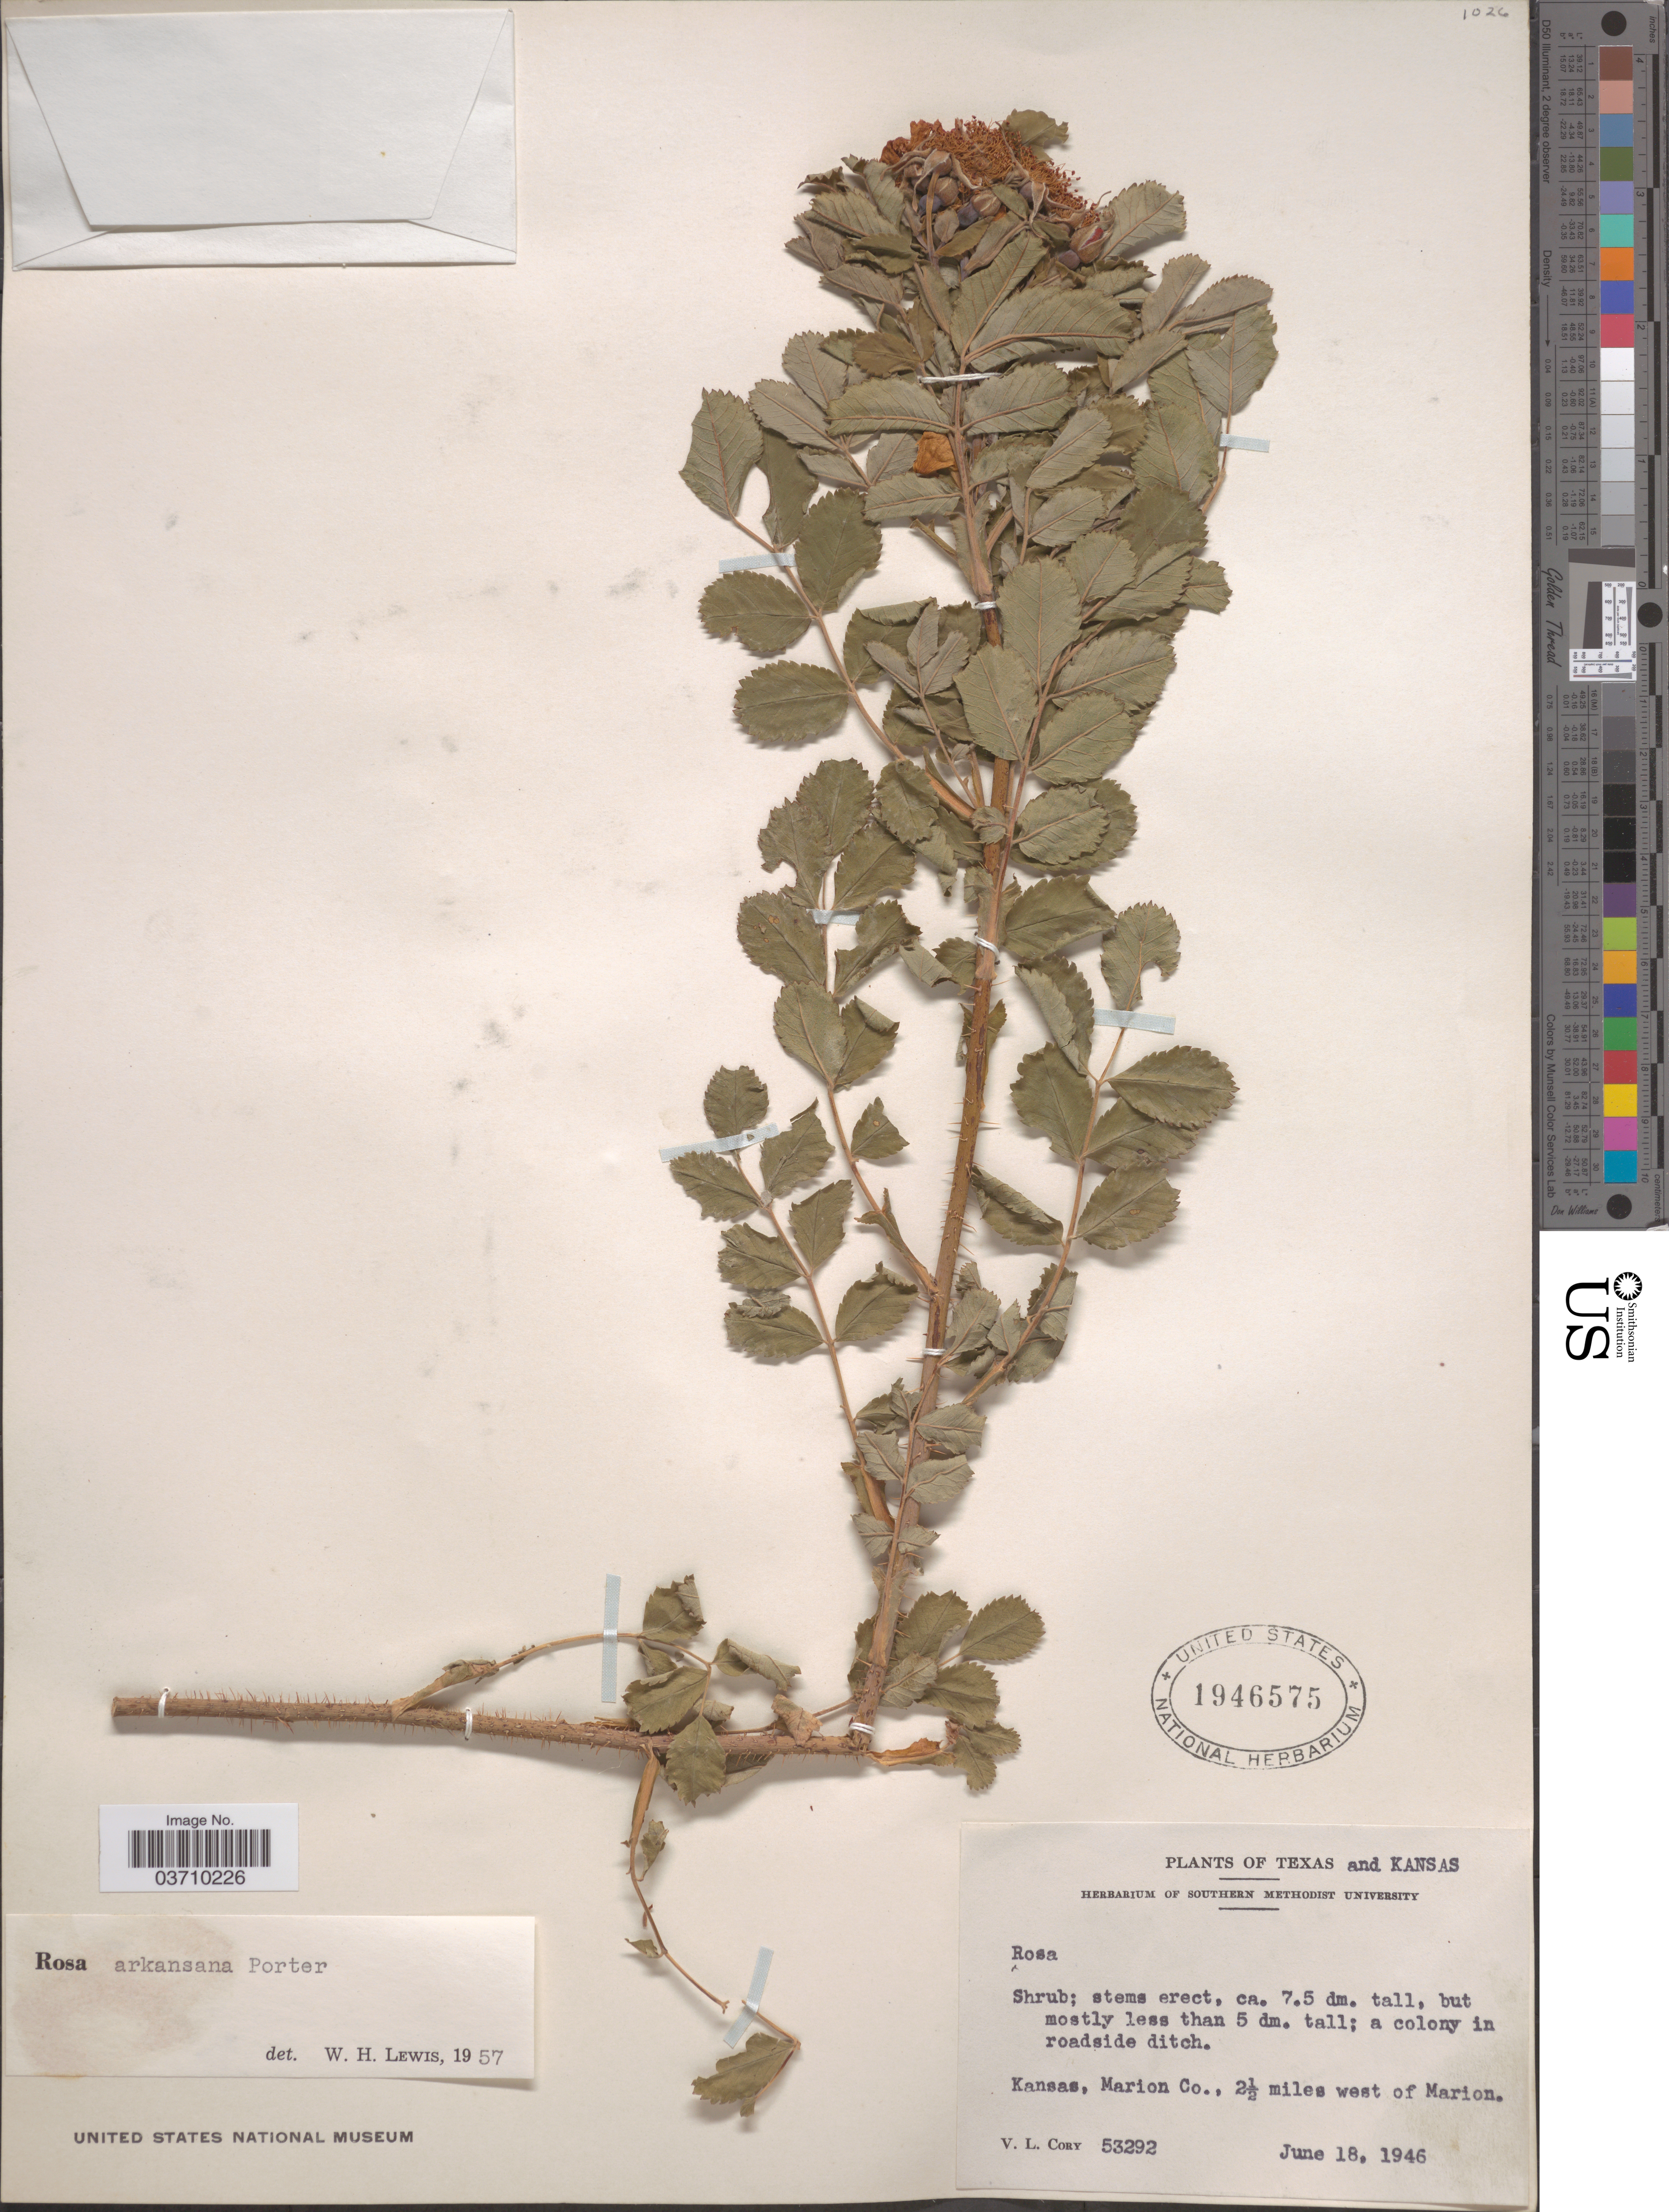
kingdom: Plantae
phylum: Tracheophyta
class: Magnoliopsida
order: Rosales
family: Rosaceae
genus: Rosa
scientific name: Rosa arkansana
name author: Porter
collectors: V. Cory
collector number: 53292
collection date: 1946-06-18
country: United States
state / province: Kansas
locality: Marion Co., 2½ miles west of Marion.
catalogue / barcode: US 1946575